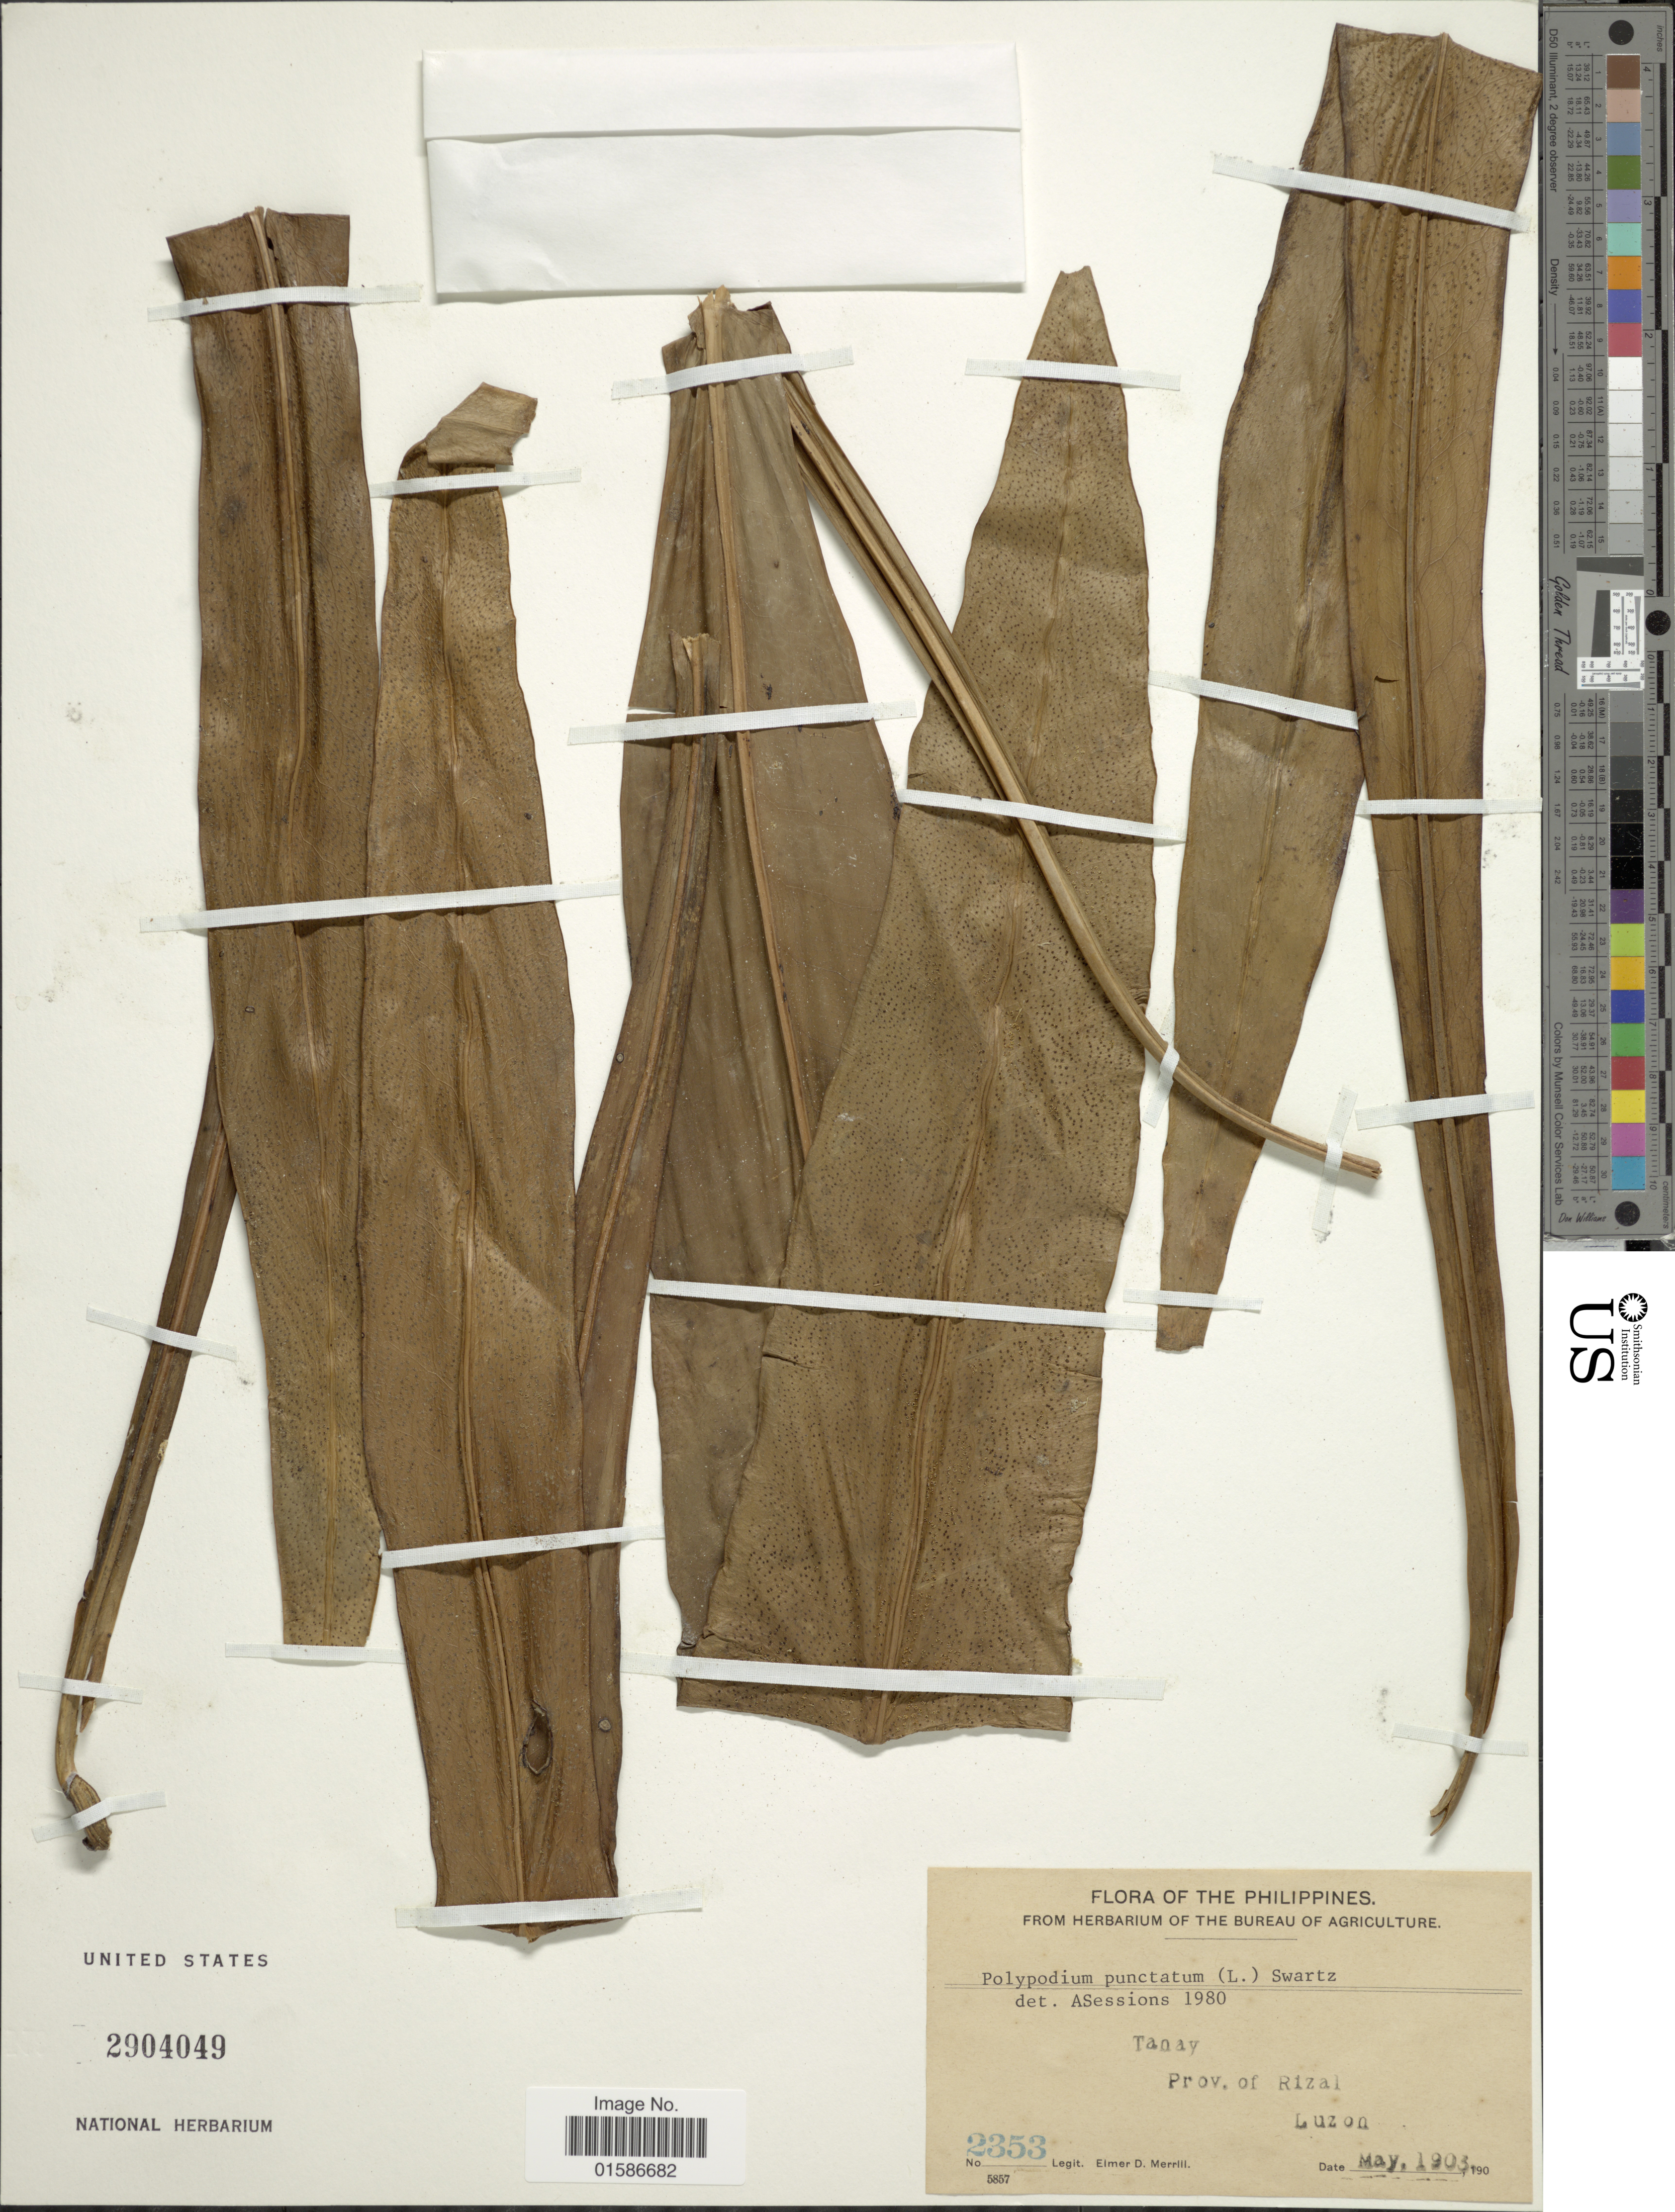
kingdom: Plantae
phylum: Tracheophyta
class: Polypodiopsida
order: Polypodiales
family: Polypodiaceae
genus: Microsorum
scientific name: Microsorum punctatum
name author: (L.) Copel.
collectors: E. D. Merrill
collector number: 2353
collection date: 1903-05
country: Philippines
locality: Tanay, Prov. of Rizal, Luzon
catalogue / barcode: US 2904049